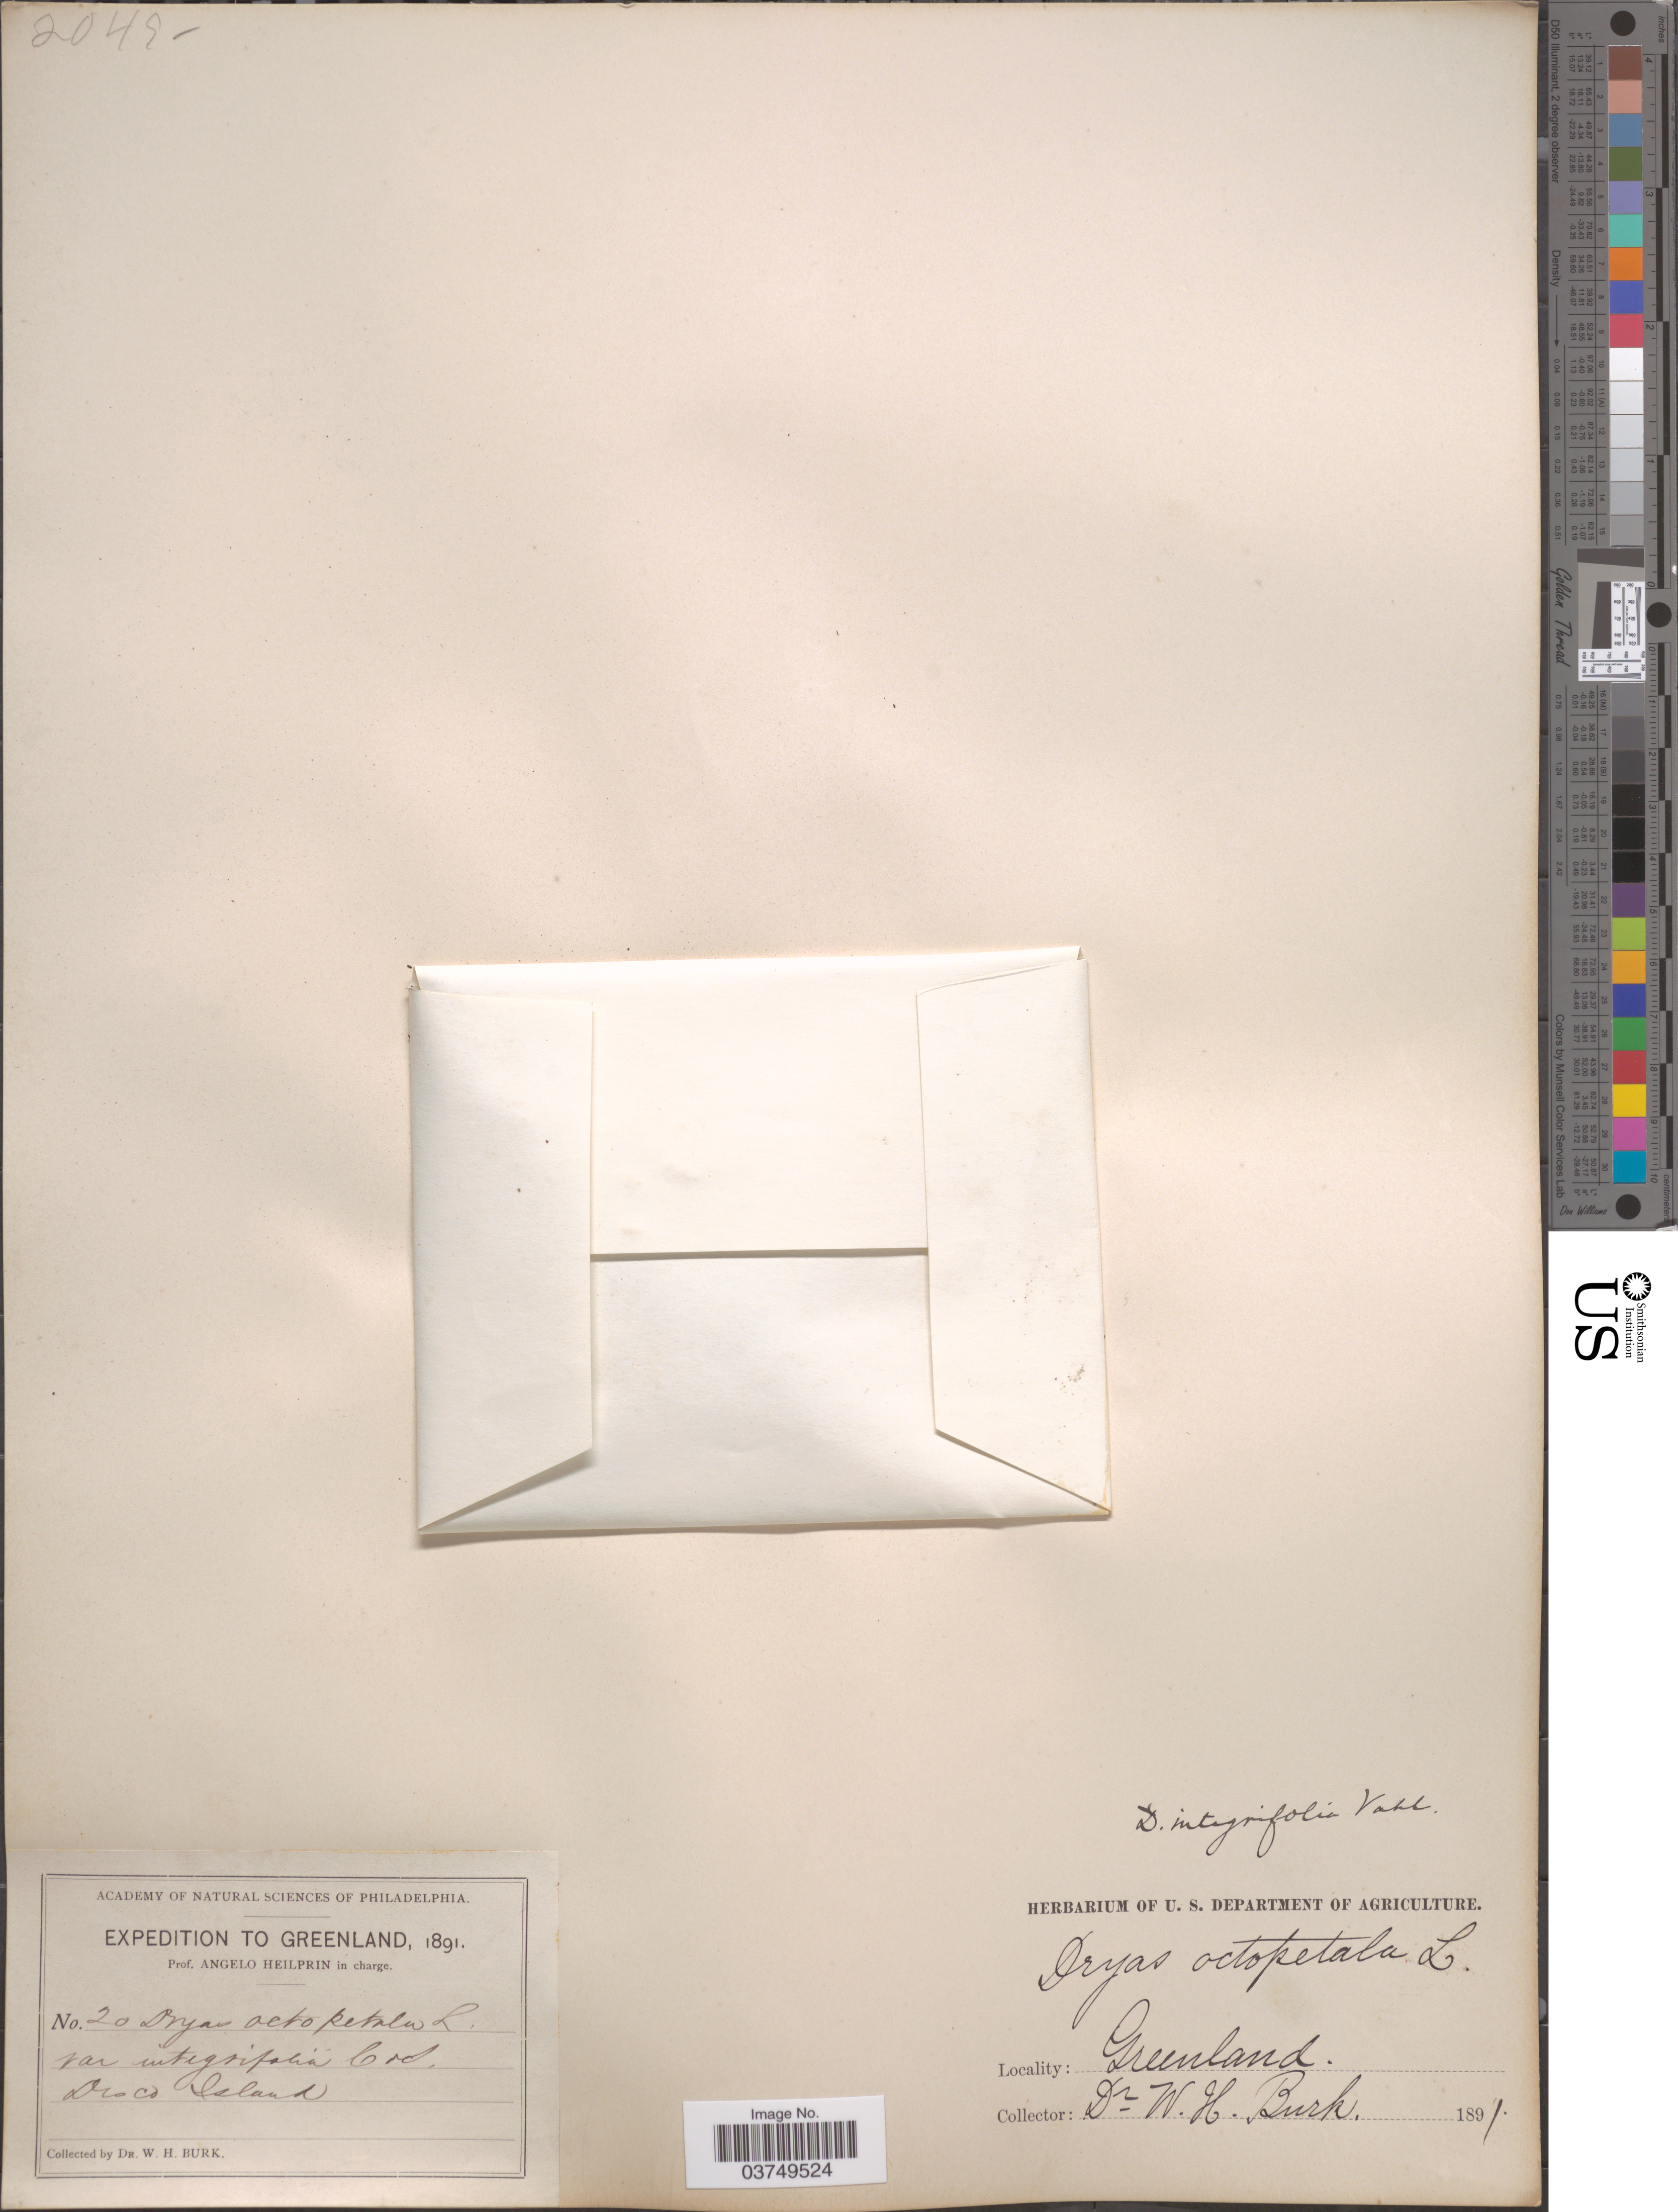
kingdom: Plantae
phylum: Tracheophyta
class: Magnoliopsida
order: Rosales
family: Rosaceae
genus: Dryas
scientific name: Dryas integrifolia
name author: Vahl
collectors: W. Burk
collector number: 20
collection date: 1891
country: Greenland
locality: Disco Island.